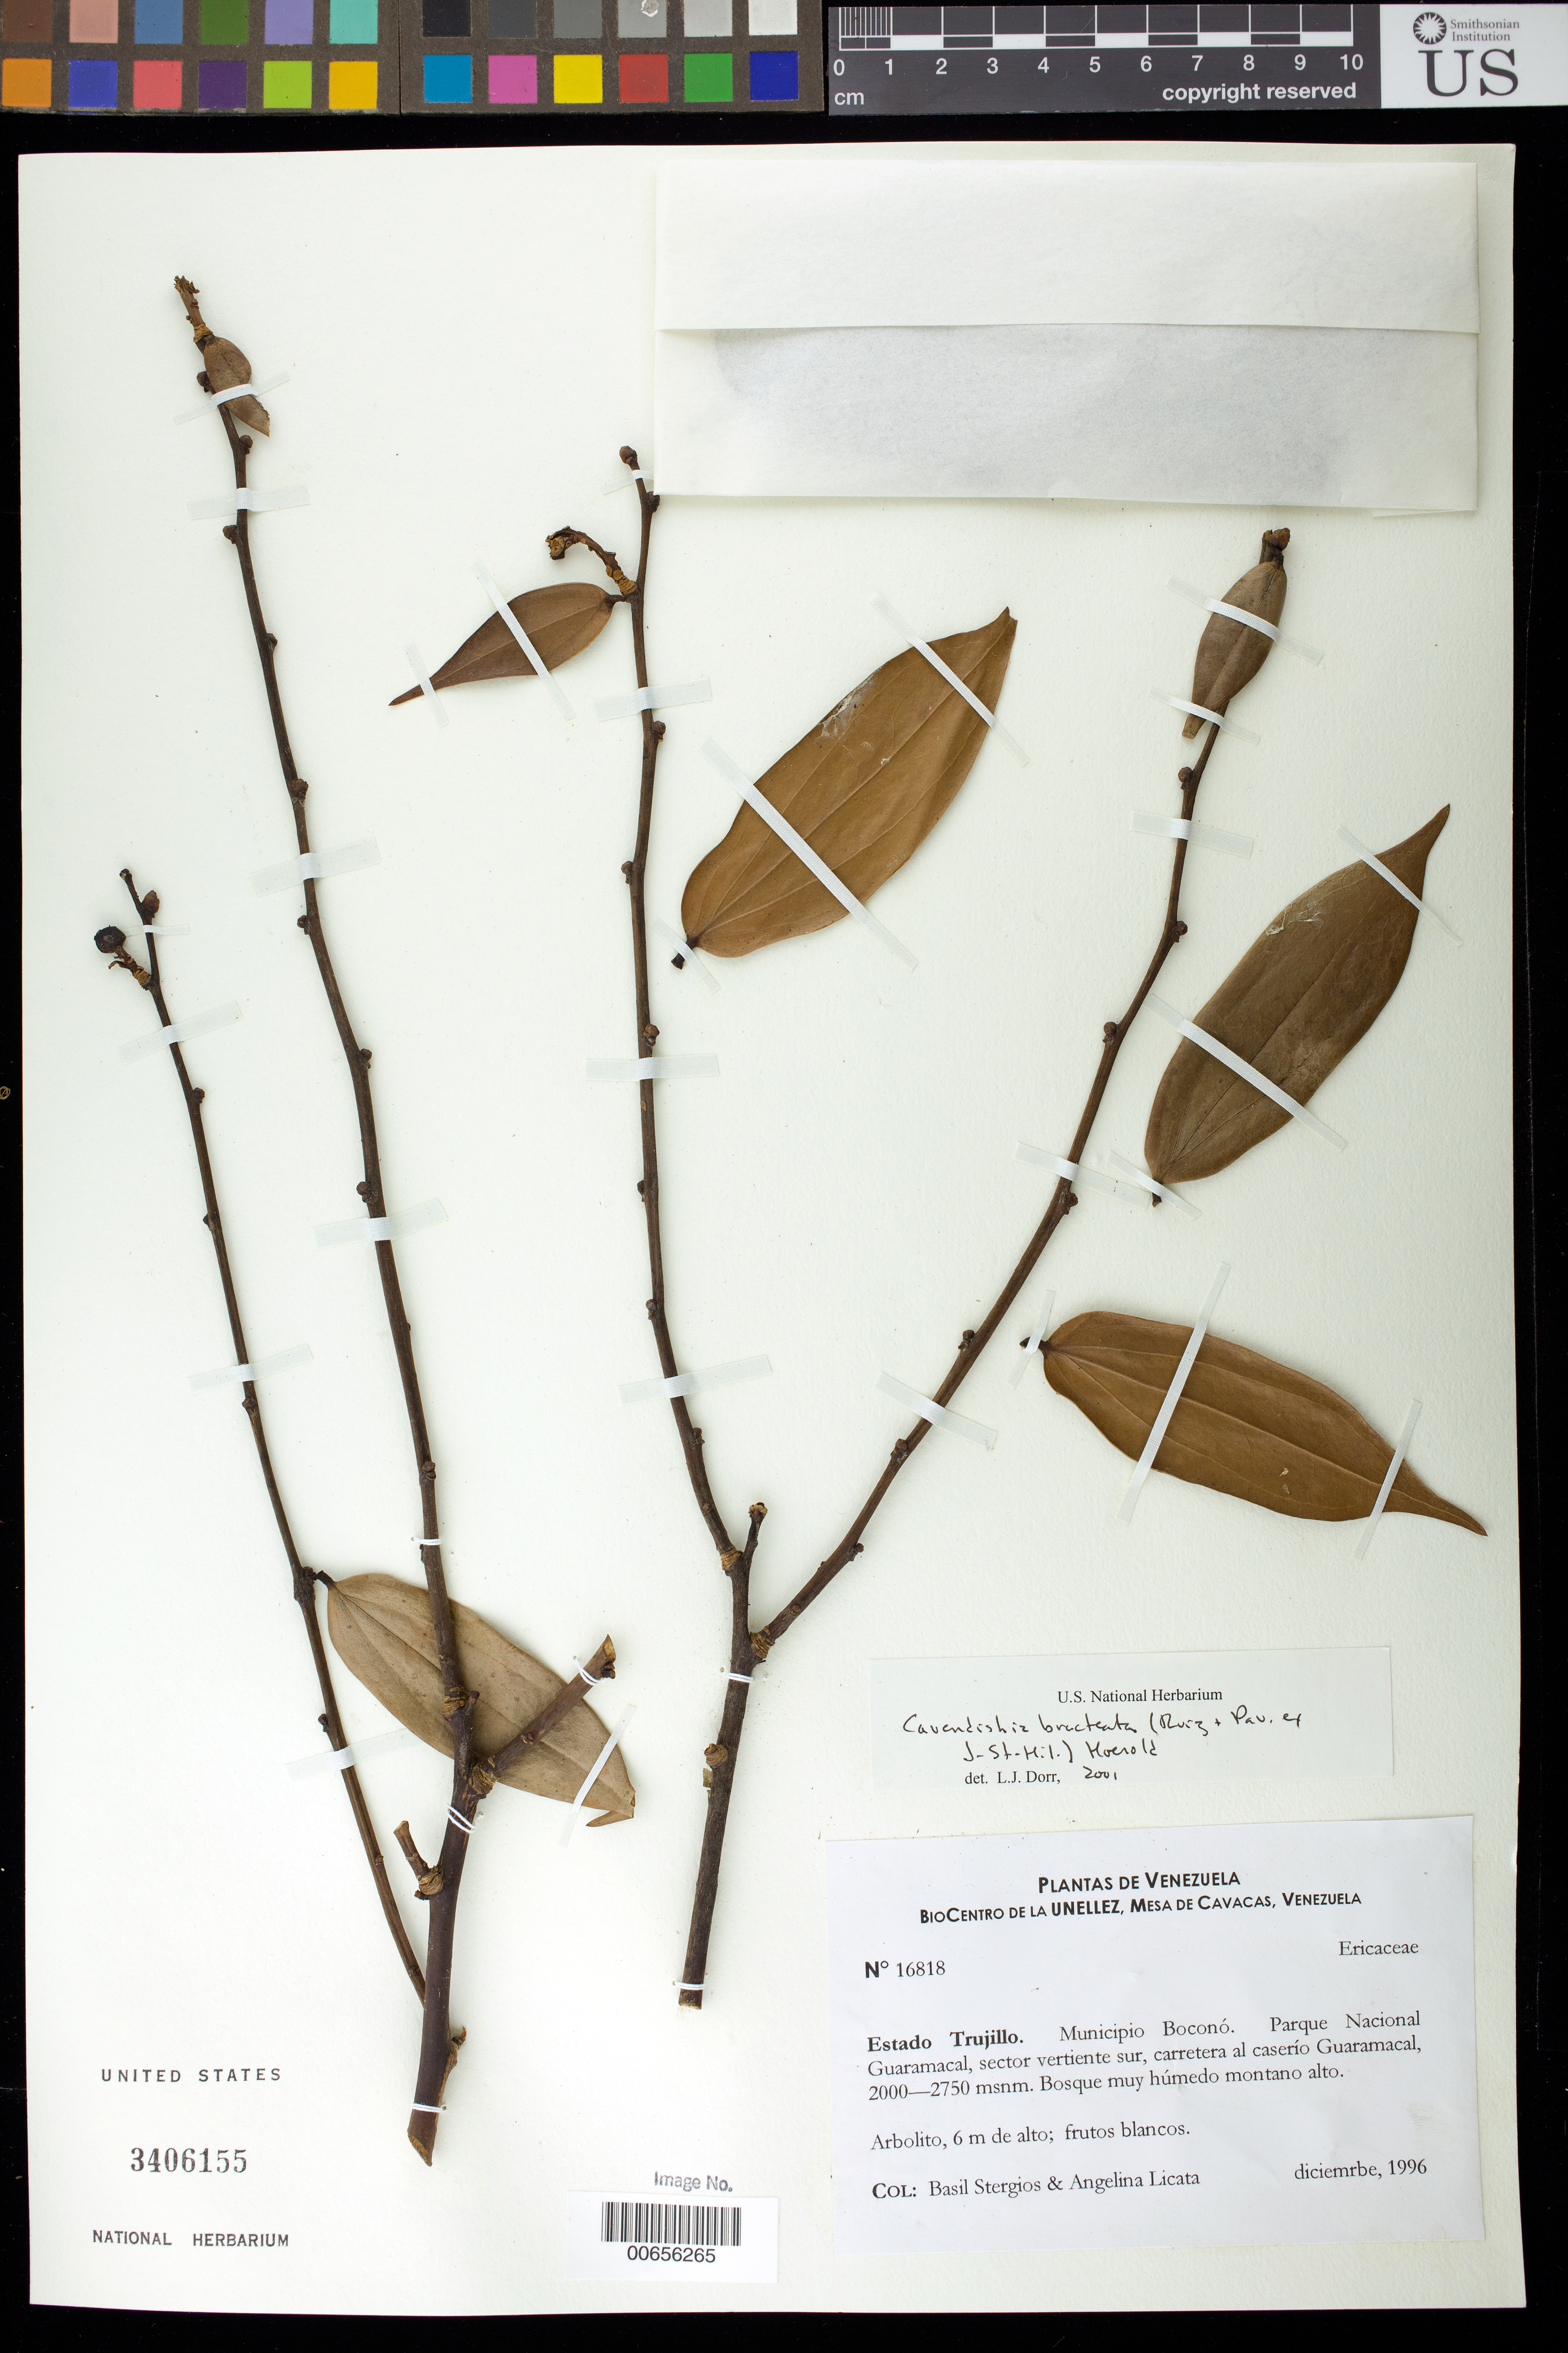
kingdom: Plantae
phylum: Tracheophyta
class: Magnoliopsida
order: Ericales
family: Ericaceae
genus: Cavendishia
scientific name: Cavendishia bracteata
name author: (Ruiz & Pav. ex J. St.-Hil.) Hoerold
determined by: Dorr, L. J., (BOT), Smithsonian Institution - National Museum of Natural History (UNITED STATES)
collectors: B. G. Stergios & A. Licata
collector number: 16818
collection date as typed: Dec 1996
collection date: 1996-12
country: Venezuela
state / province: Trujillo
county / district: Boconó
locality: Parque Nacional Guaramacal, vertiente S, carretera Guaramacal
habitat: Bosque muy húmedo montano alto.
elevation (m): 2000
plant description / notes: PORT, US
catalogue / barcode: US 3406155